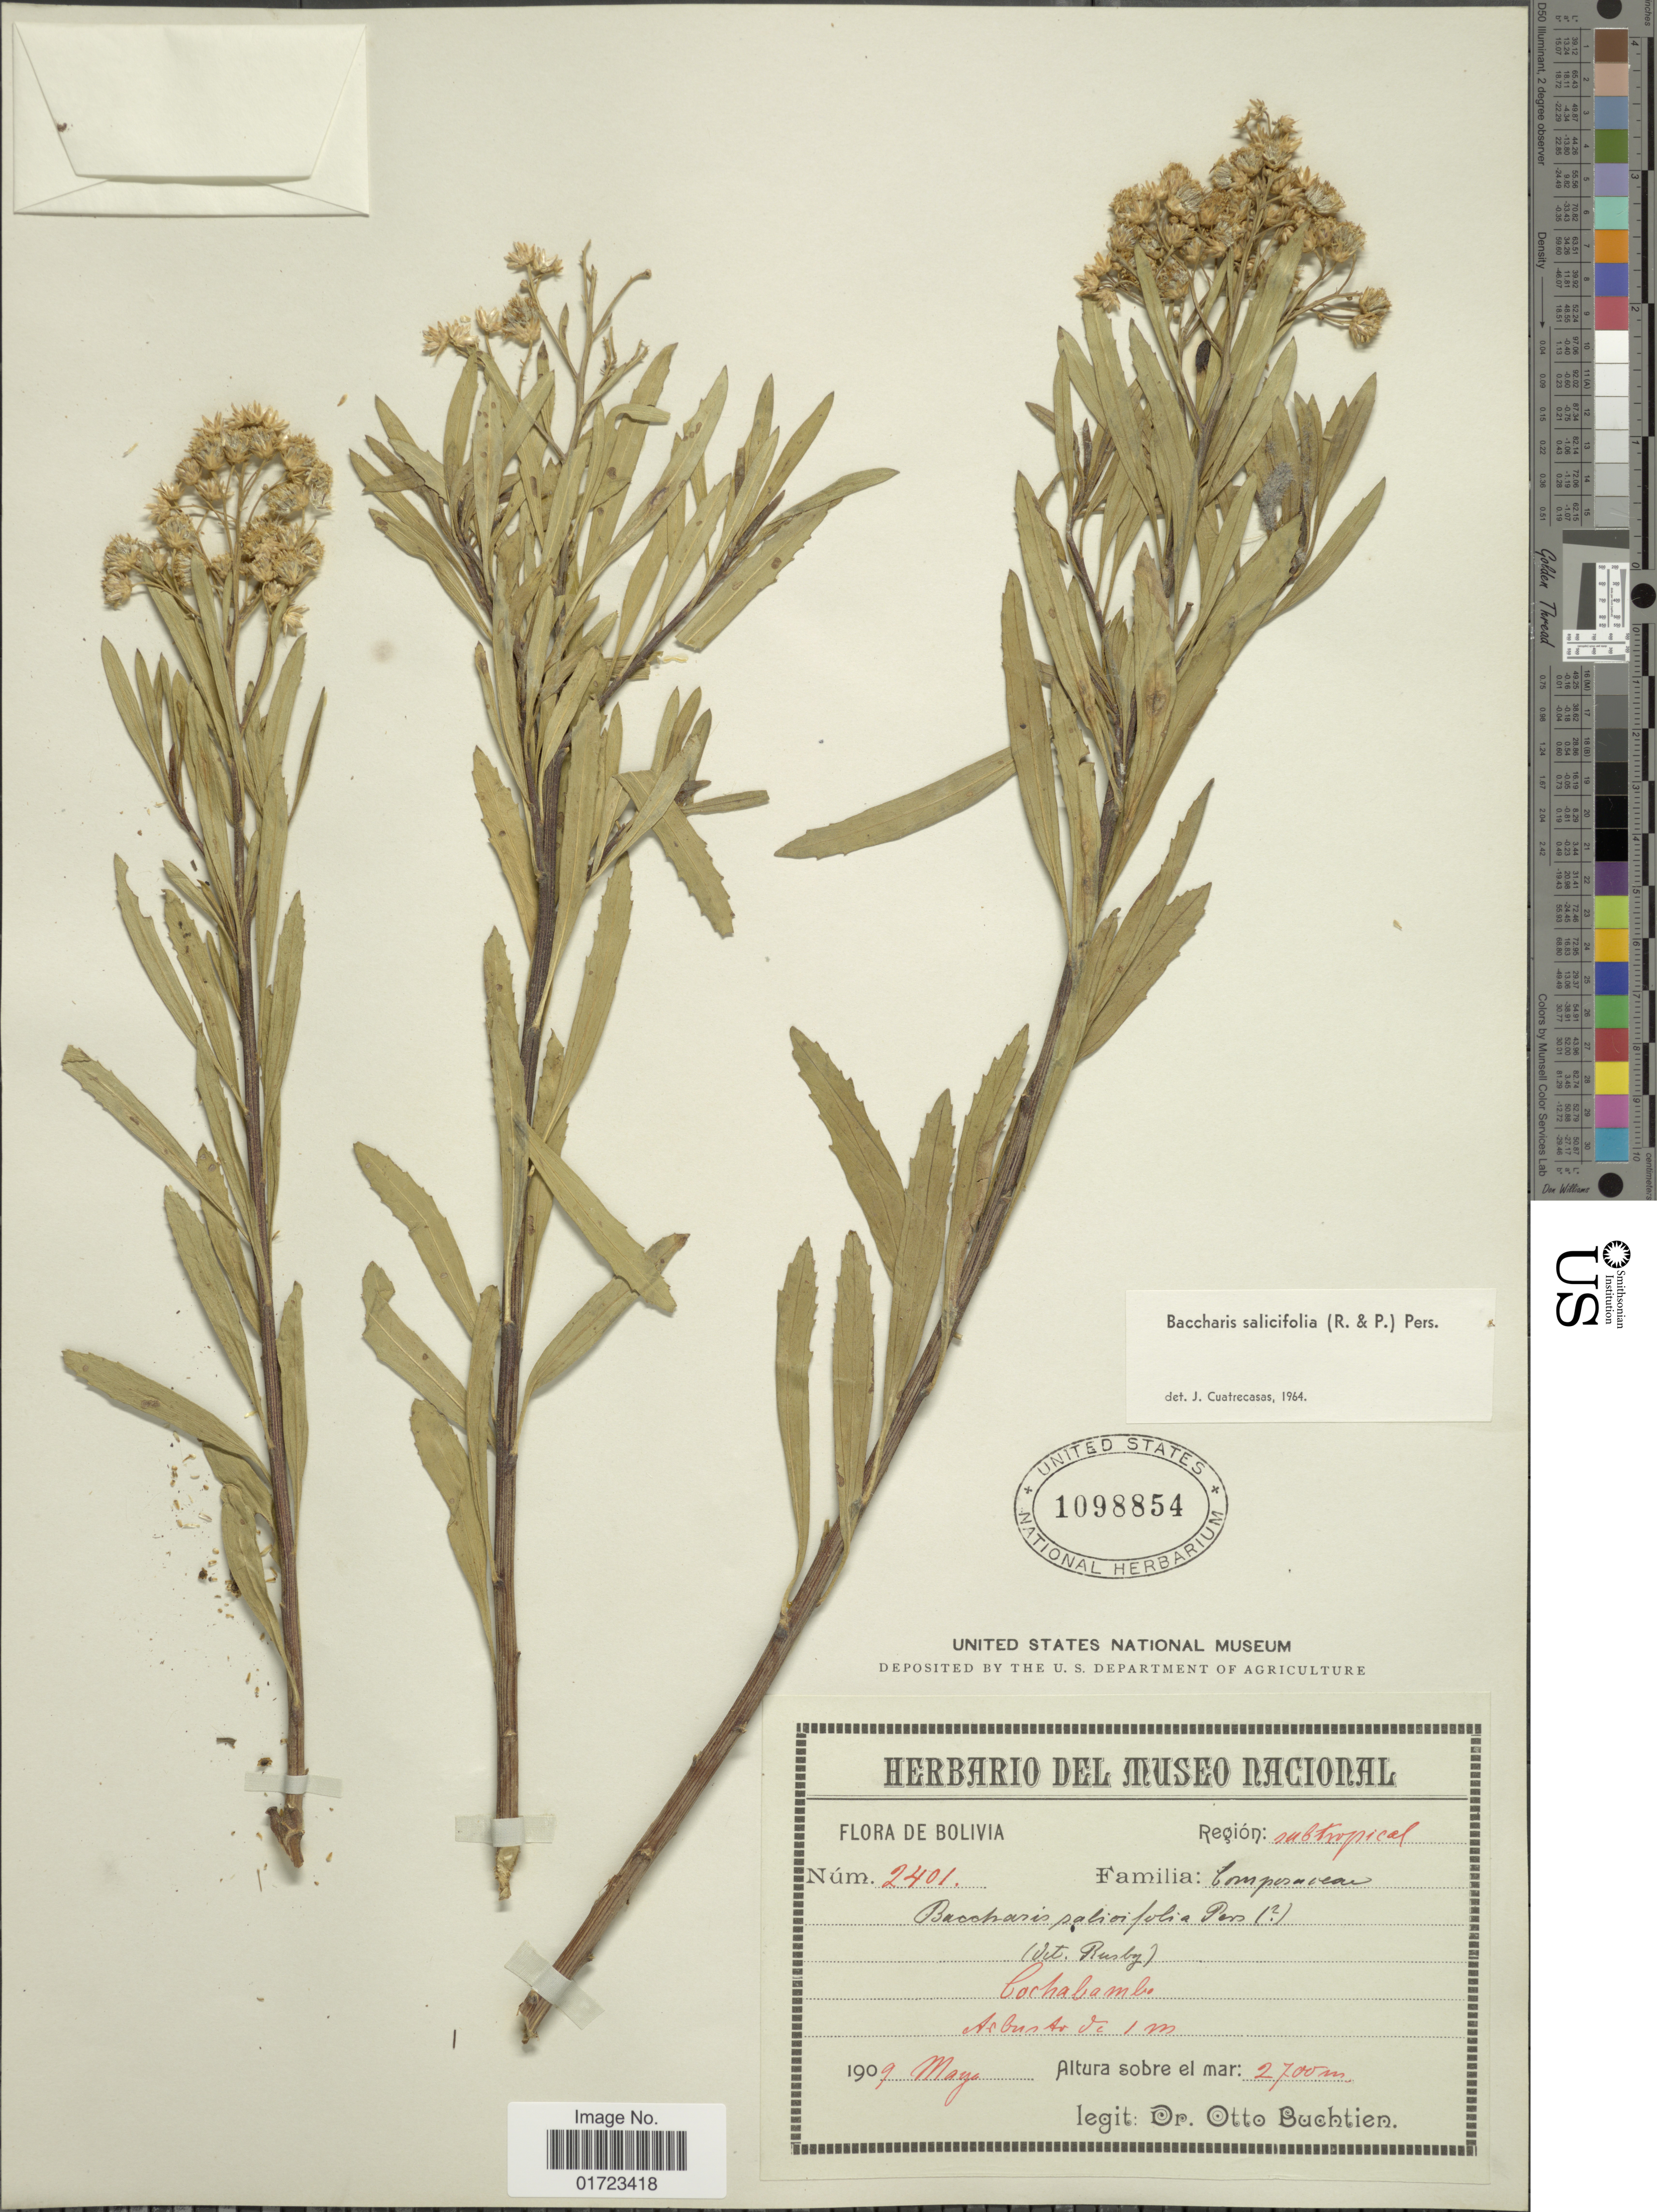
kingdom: Plantae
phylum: Tracheophyta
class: Magnoliopsida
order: Asterales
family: Asteraceae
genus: Baccharis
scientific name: Baccharis salicifolia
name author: (Ruiz & Pav.) Pers.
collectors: O. Buchtien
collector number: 2401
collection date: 1909-05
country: Bolivia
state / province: Cochabamba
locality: Regio subtropical, Cochabamba.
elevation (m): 2700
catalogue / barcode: US 1098854